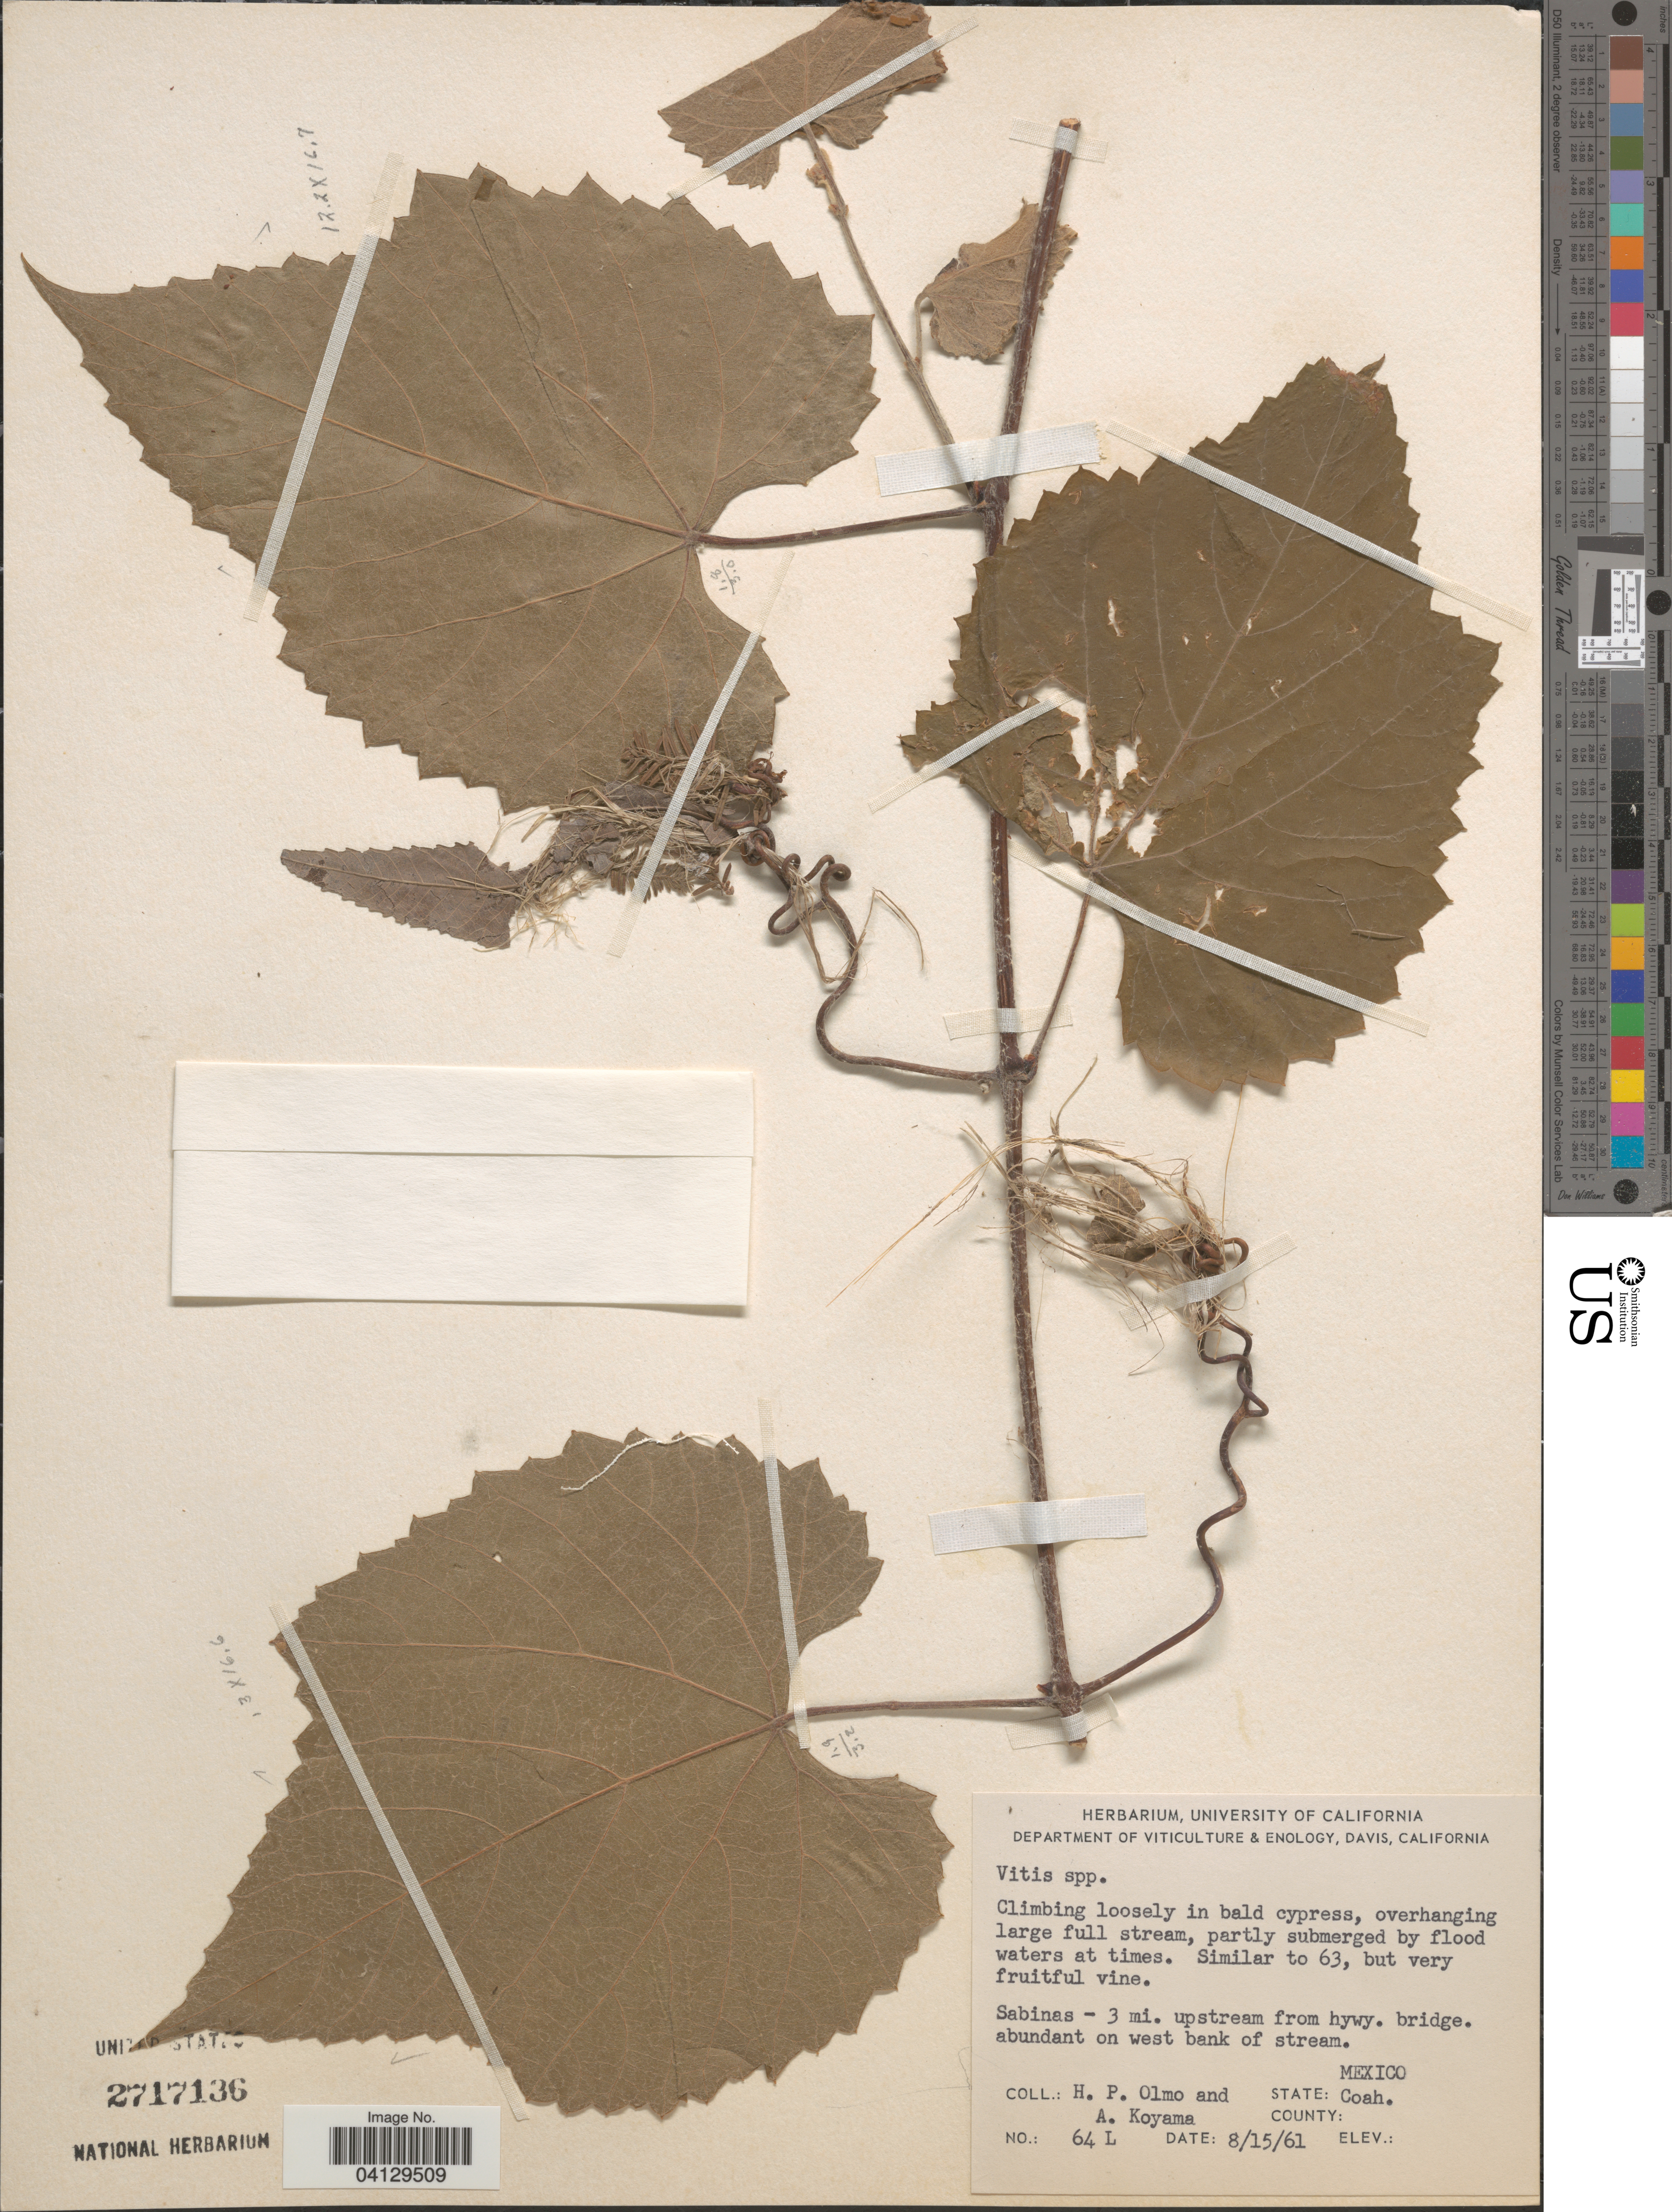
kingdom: Plantae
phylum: Tracheophyta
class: Magnoliopsida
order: Vitales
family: Vitaceae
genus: Vitis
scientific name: Vitis sp.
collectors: H. Olmo & A. Koyama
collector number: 64L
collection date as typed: Transcribed d/m/y: 15/8/61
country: Mexico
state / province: Coahuila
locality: Sabinas - 3 mi. upstream from hywy. bridge. abundant on west bank of stream.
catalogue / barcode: US 2717136